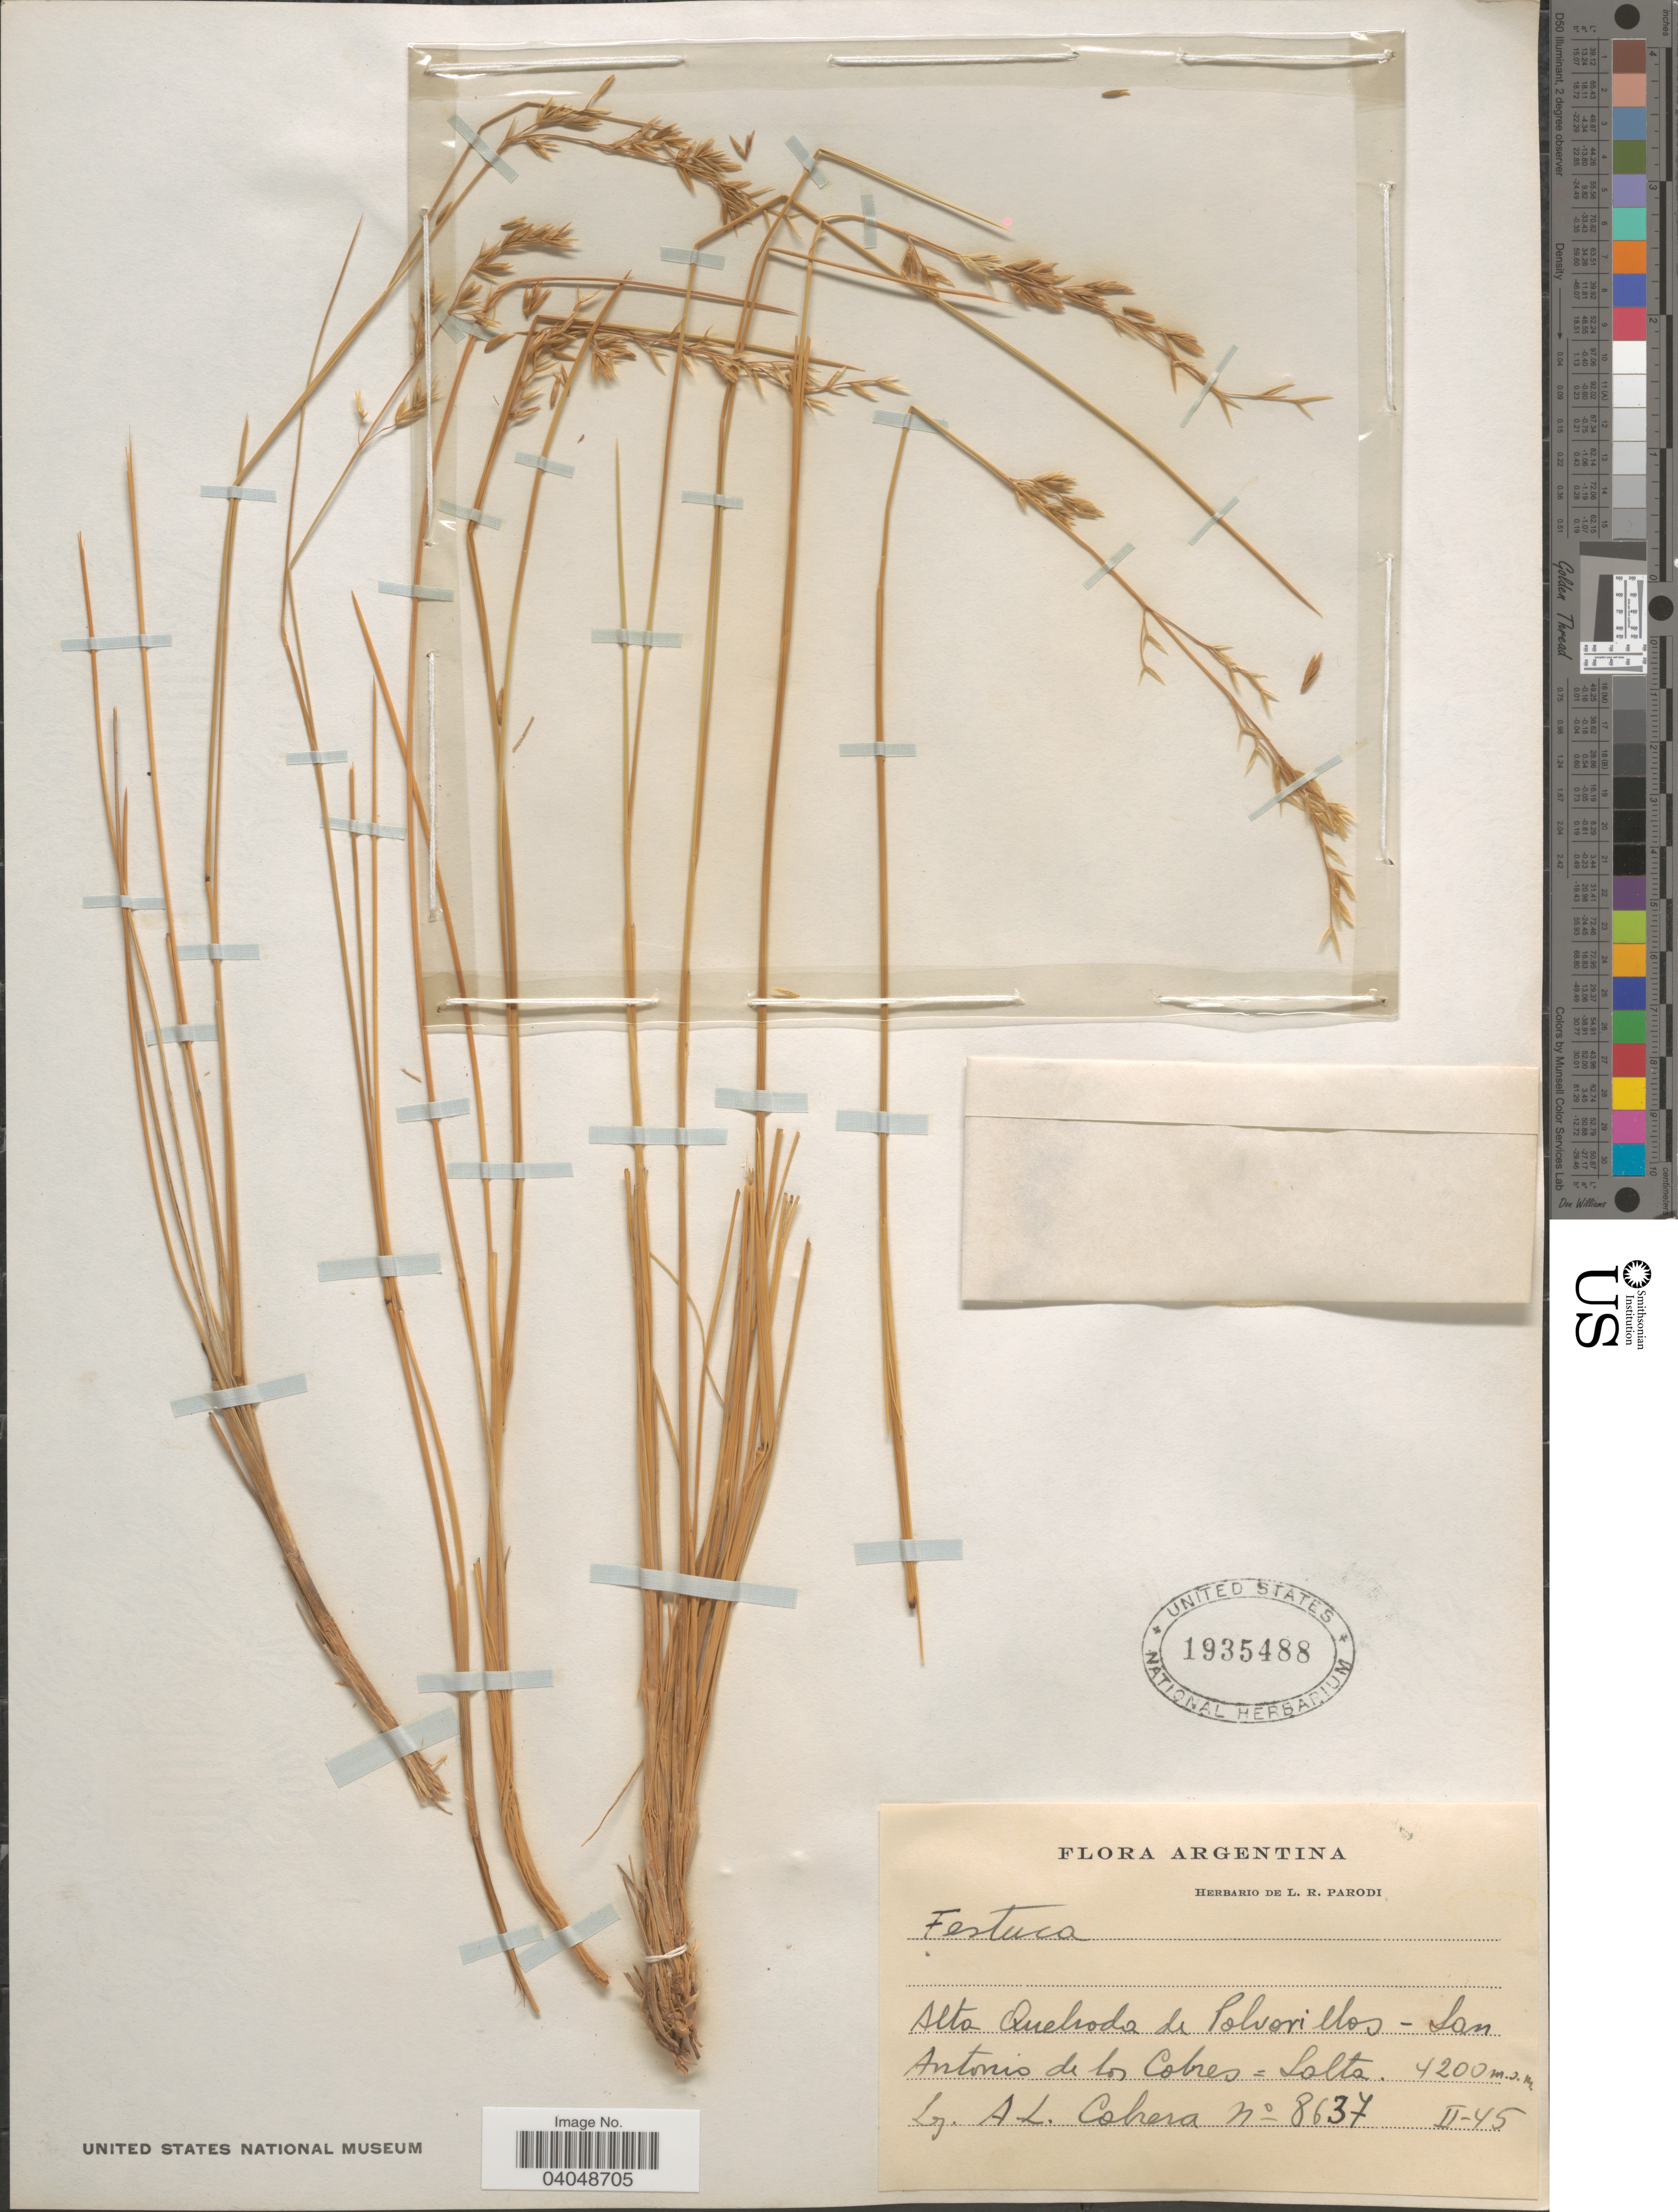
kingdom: Plantae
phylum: Tracheophyta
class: Liliopsida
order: Poales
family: Poaceae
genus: Festuca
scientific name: Festuca sp.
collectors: A. L. Cabrera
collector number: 8637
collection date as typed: Transcribed d/m/y: /2/45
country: Argentina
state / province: Salta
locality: Alta Quebrada de Polvorillas - San Antonio de los Cobres.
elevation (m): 4200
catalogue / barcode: US 1935488